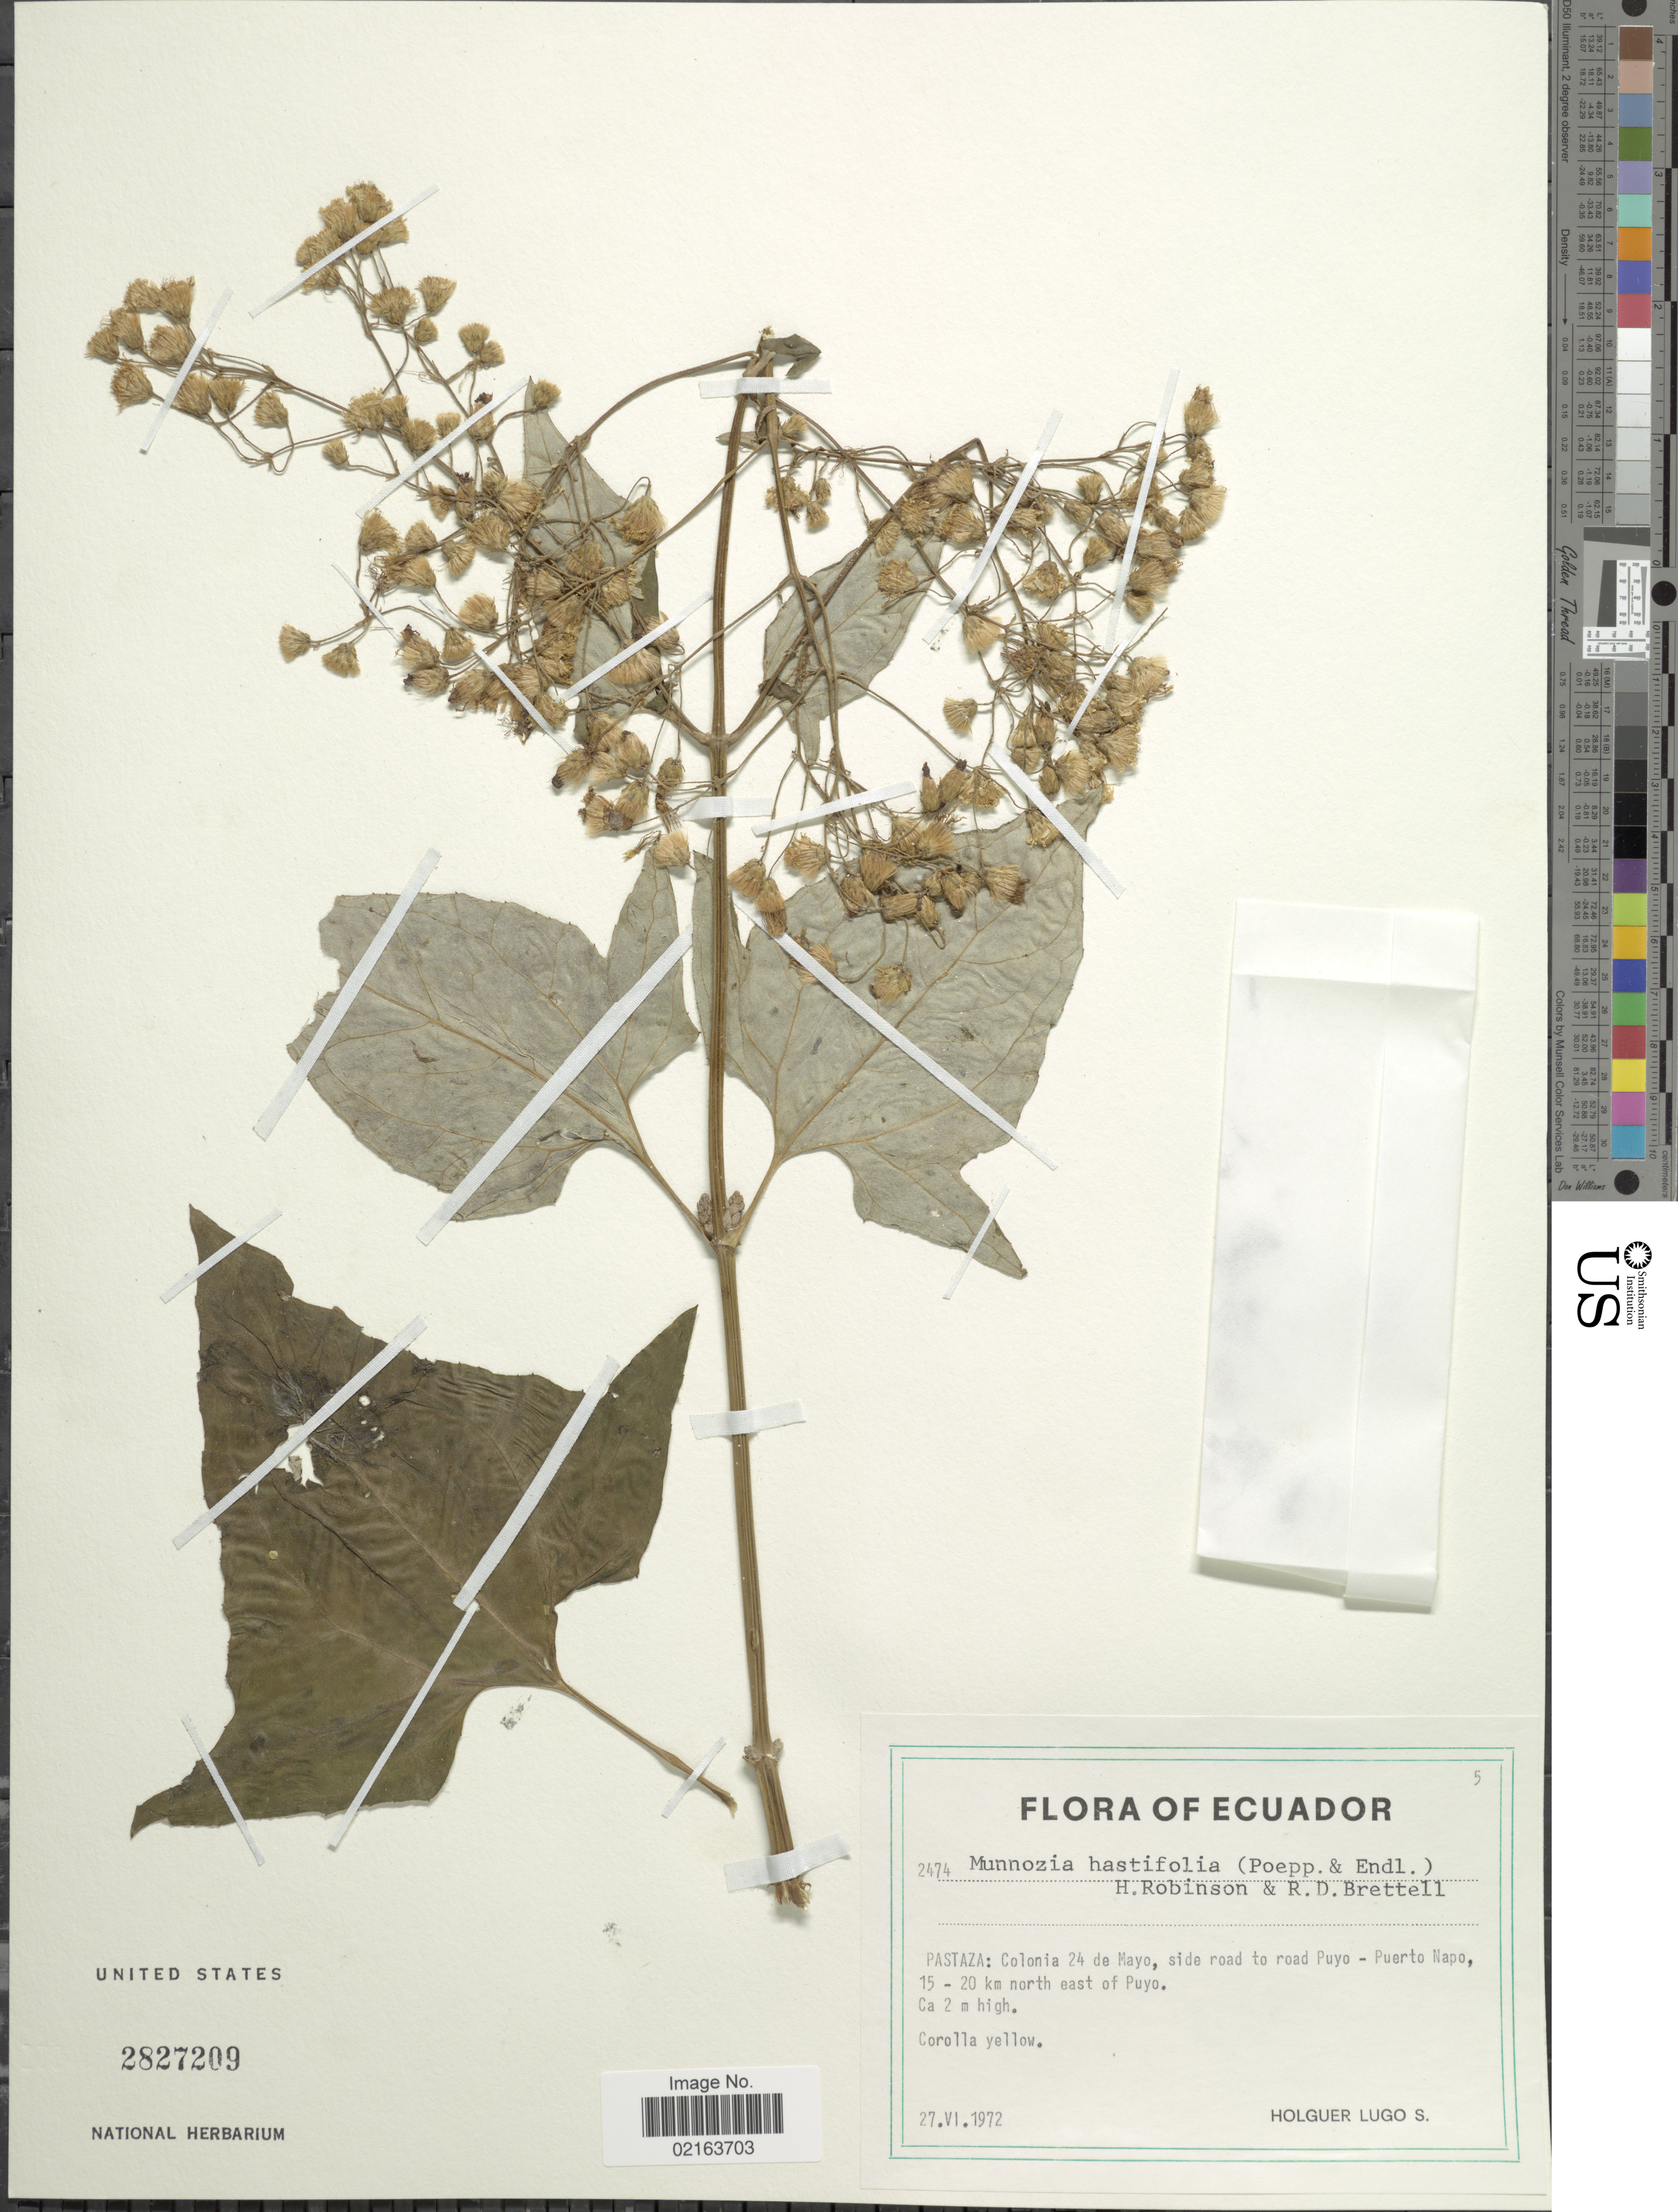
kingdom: Plantae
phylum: Tracheophyta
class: Magnoliopsida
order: Asterales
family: Asteraceae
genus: Munnozia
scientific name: Munnozia hastifolia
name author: (Poepp.) H. Rob. & Brettell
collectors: H. Lugo S.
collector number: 2474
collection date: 1972-06-27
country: Ecuador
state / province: Pastaza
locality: Pastaza: Colonia 24 de Mayo, side road to road Puyo, Puerto Napo, 15-20 km north east of Puyo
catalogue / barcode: US 2827209